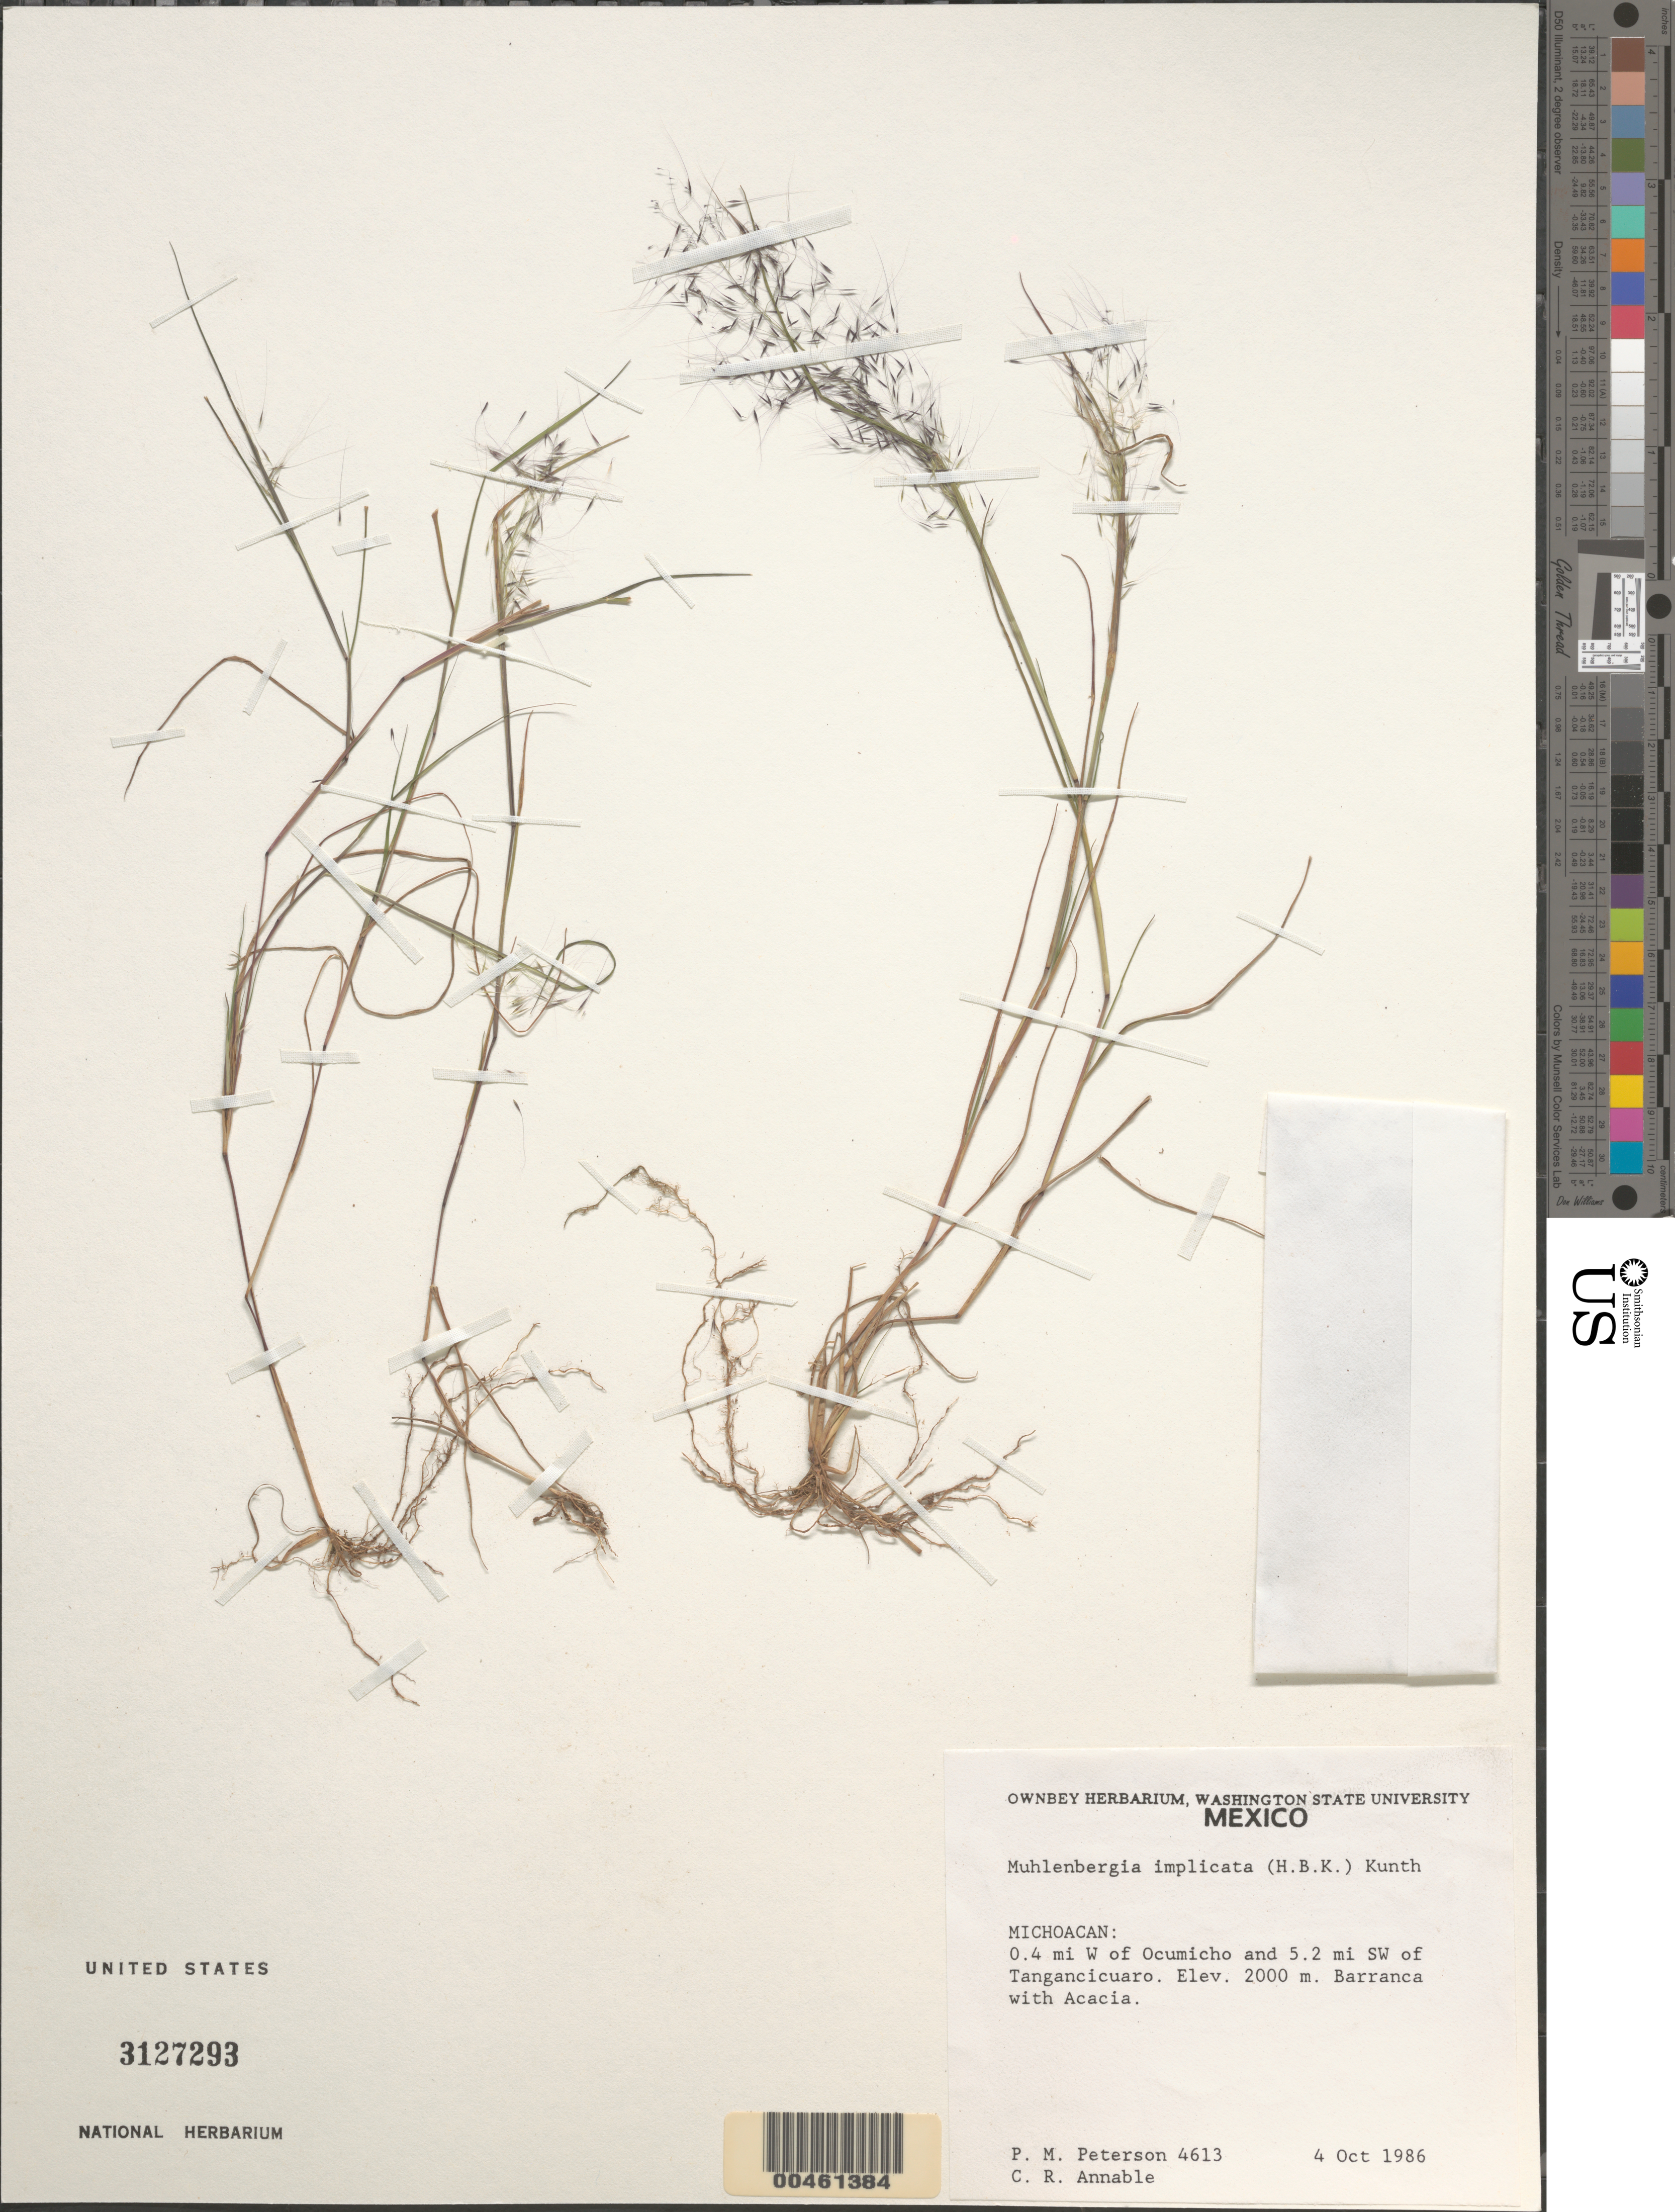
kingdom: Plantae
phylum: Tracheophyta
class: Liliopsida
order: Poales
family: Poaceae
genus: Muhlenbergia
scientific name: Muhlenbergia implicata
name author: (Kunth) Trin.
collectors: P. M. Peterson & C. R. Annable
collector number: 04613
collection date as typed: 04 Oct 1986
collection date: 1986-10-04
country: Mexico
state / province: Michoacán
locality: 0.4 miles W of Tangancicuaro.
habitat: Barranca with Acacia.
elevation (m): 2000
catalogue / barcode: US 3127293